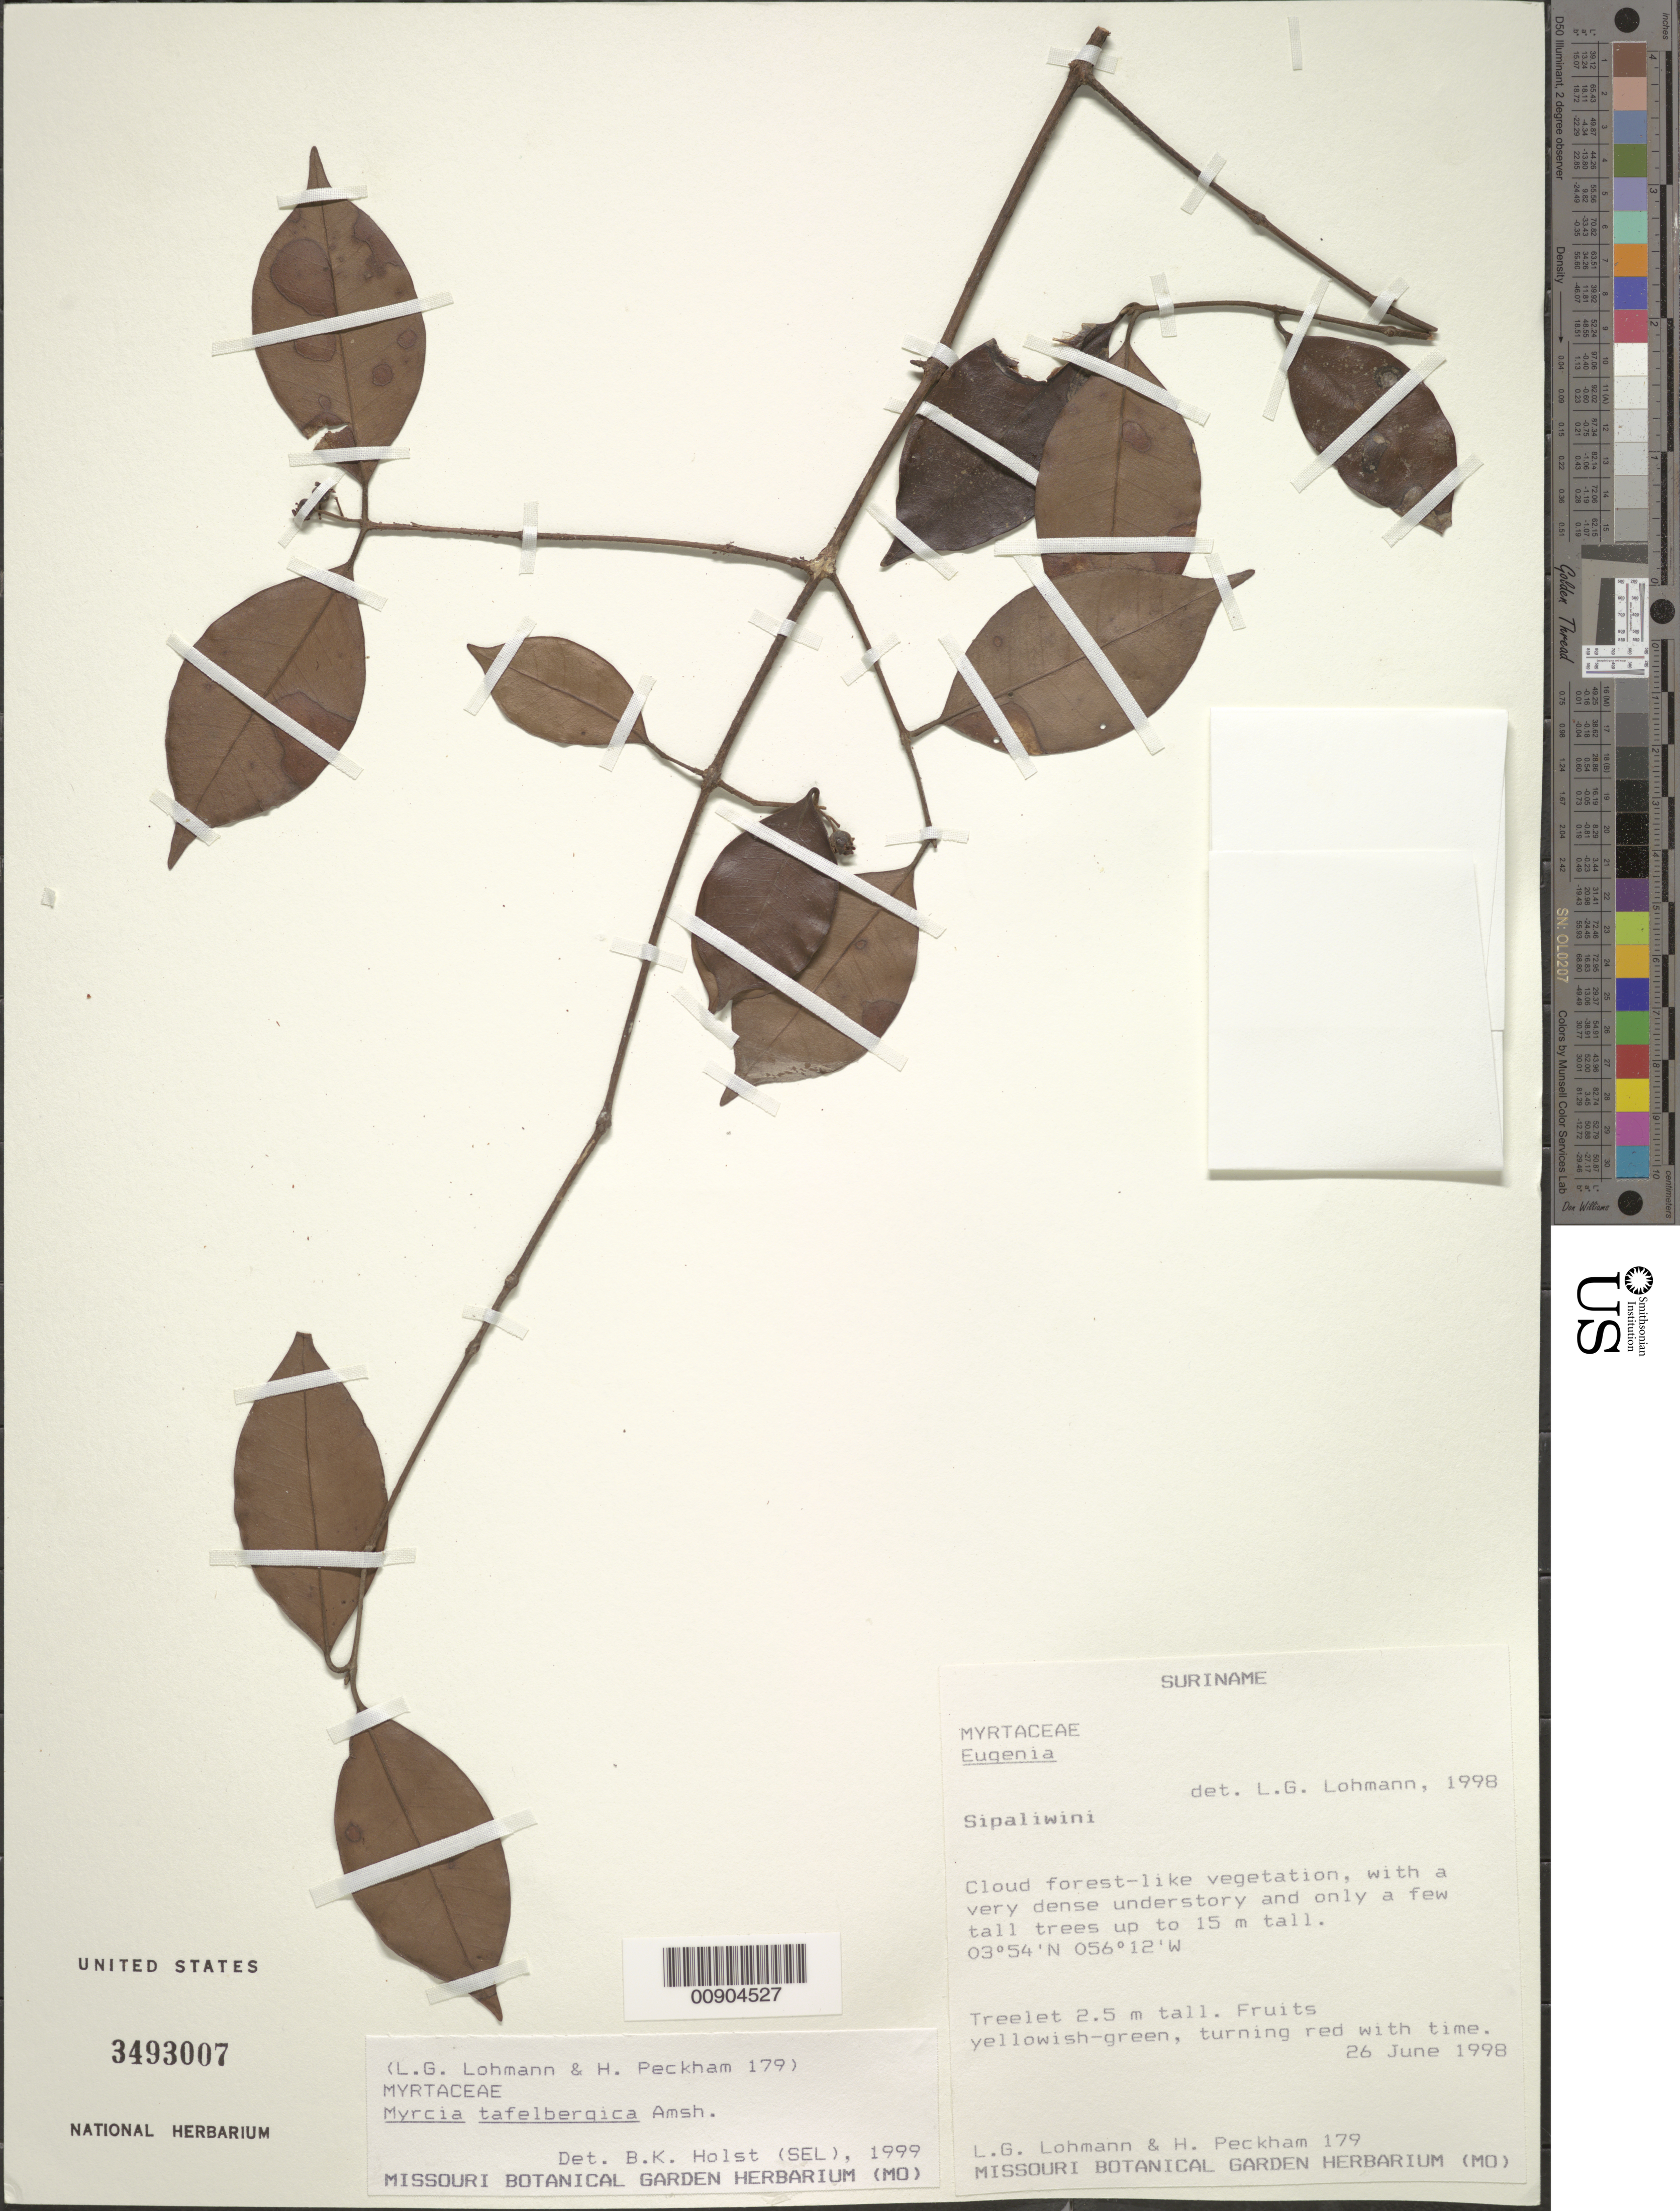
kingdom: Plantae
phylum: Tracheophyta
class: Magnoliopsida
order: Myrtales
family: Myrtaceae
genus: Myrcia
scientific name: Myrcia tafelbergica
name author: Amshoff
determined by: Holst, Bruce K.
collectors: L. G. Lohmann & H. Peckham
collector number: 179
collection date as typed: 26-Jun-98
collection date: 1998-06-26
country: Suriname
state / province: Sipaliwini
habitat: Cloud forest-like vegetation, with a very dense understory and only a few tall trees up to 15 m tall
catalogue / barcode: US 3493007